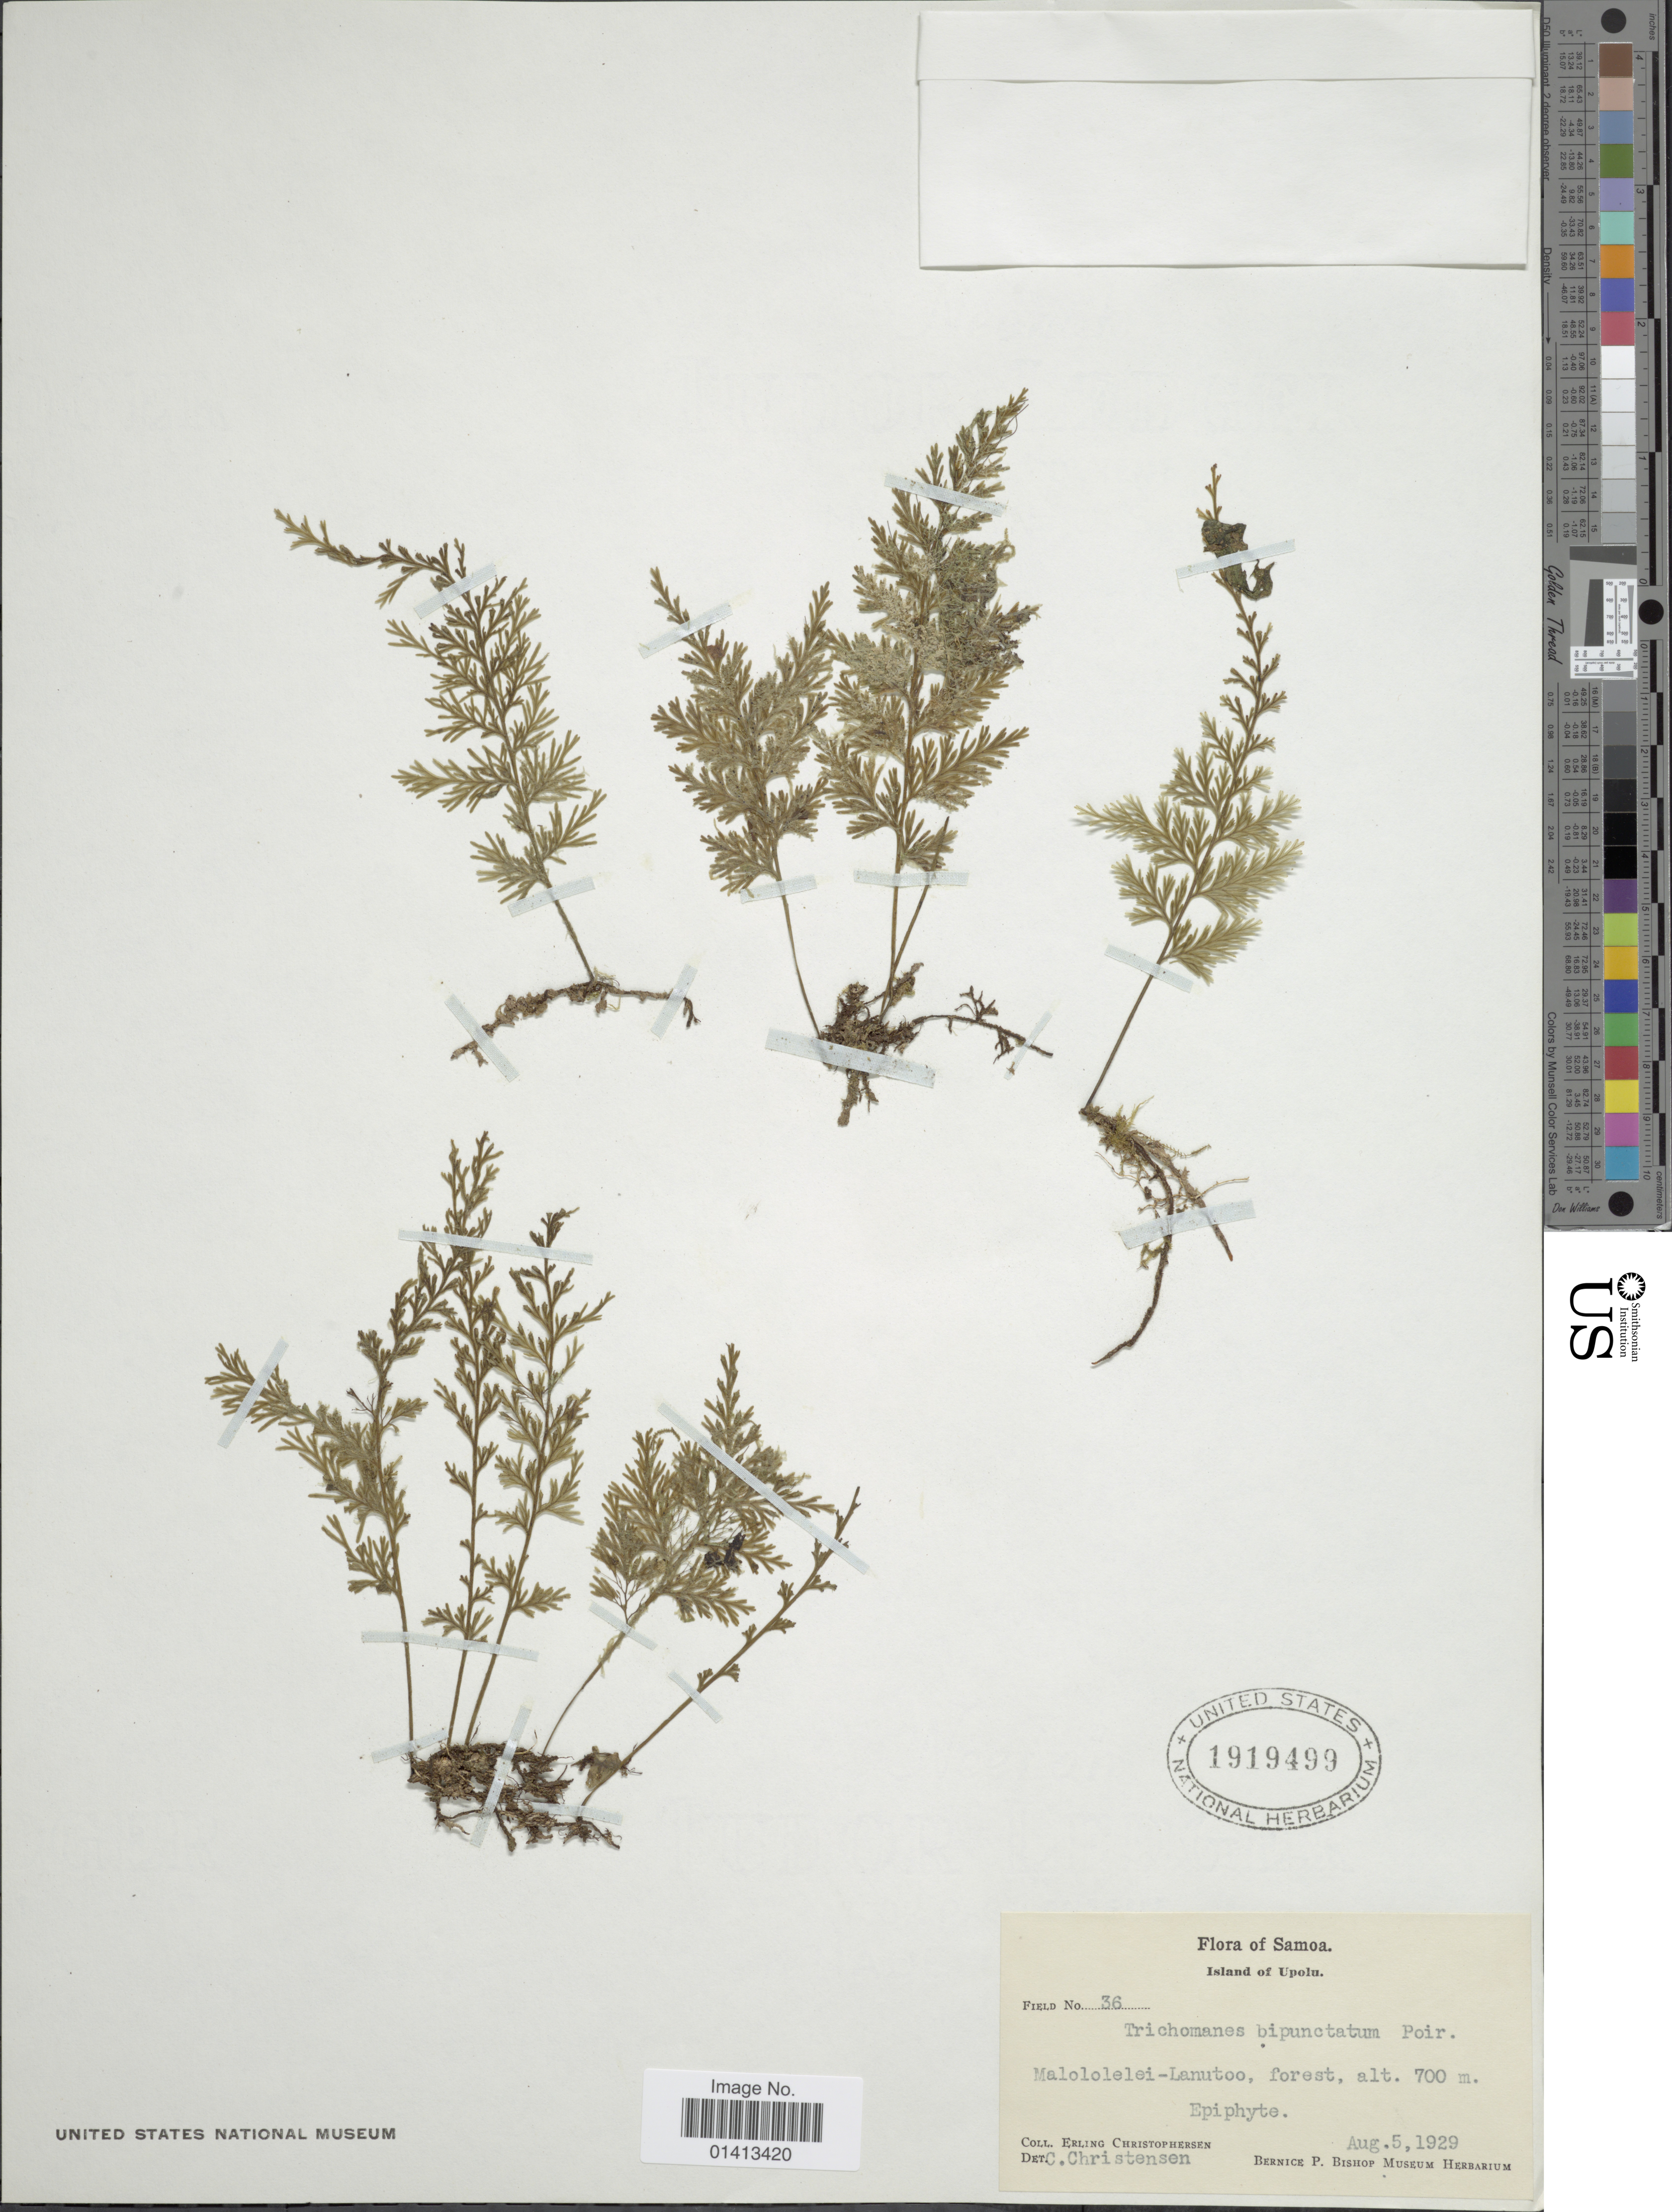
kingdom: Plantae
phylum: Tracheophyta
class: Polypodiopsida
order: Hymenophyllales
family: Hymenophyllaceae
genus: Crepidomanes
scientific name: Crepidomanes bipunctatum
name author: (Poir.) Copel.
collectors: E. Christophersen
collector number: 36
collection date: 1929-08-05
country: Samoa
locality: Samoa, Island of Upolu, Malololelei-Lanutoo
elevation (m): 700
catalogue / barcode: US 1919499